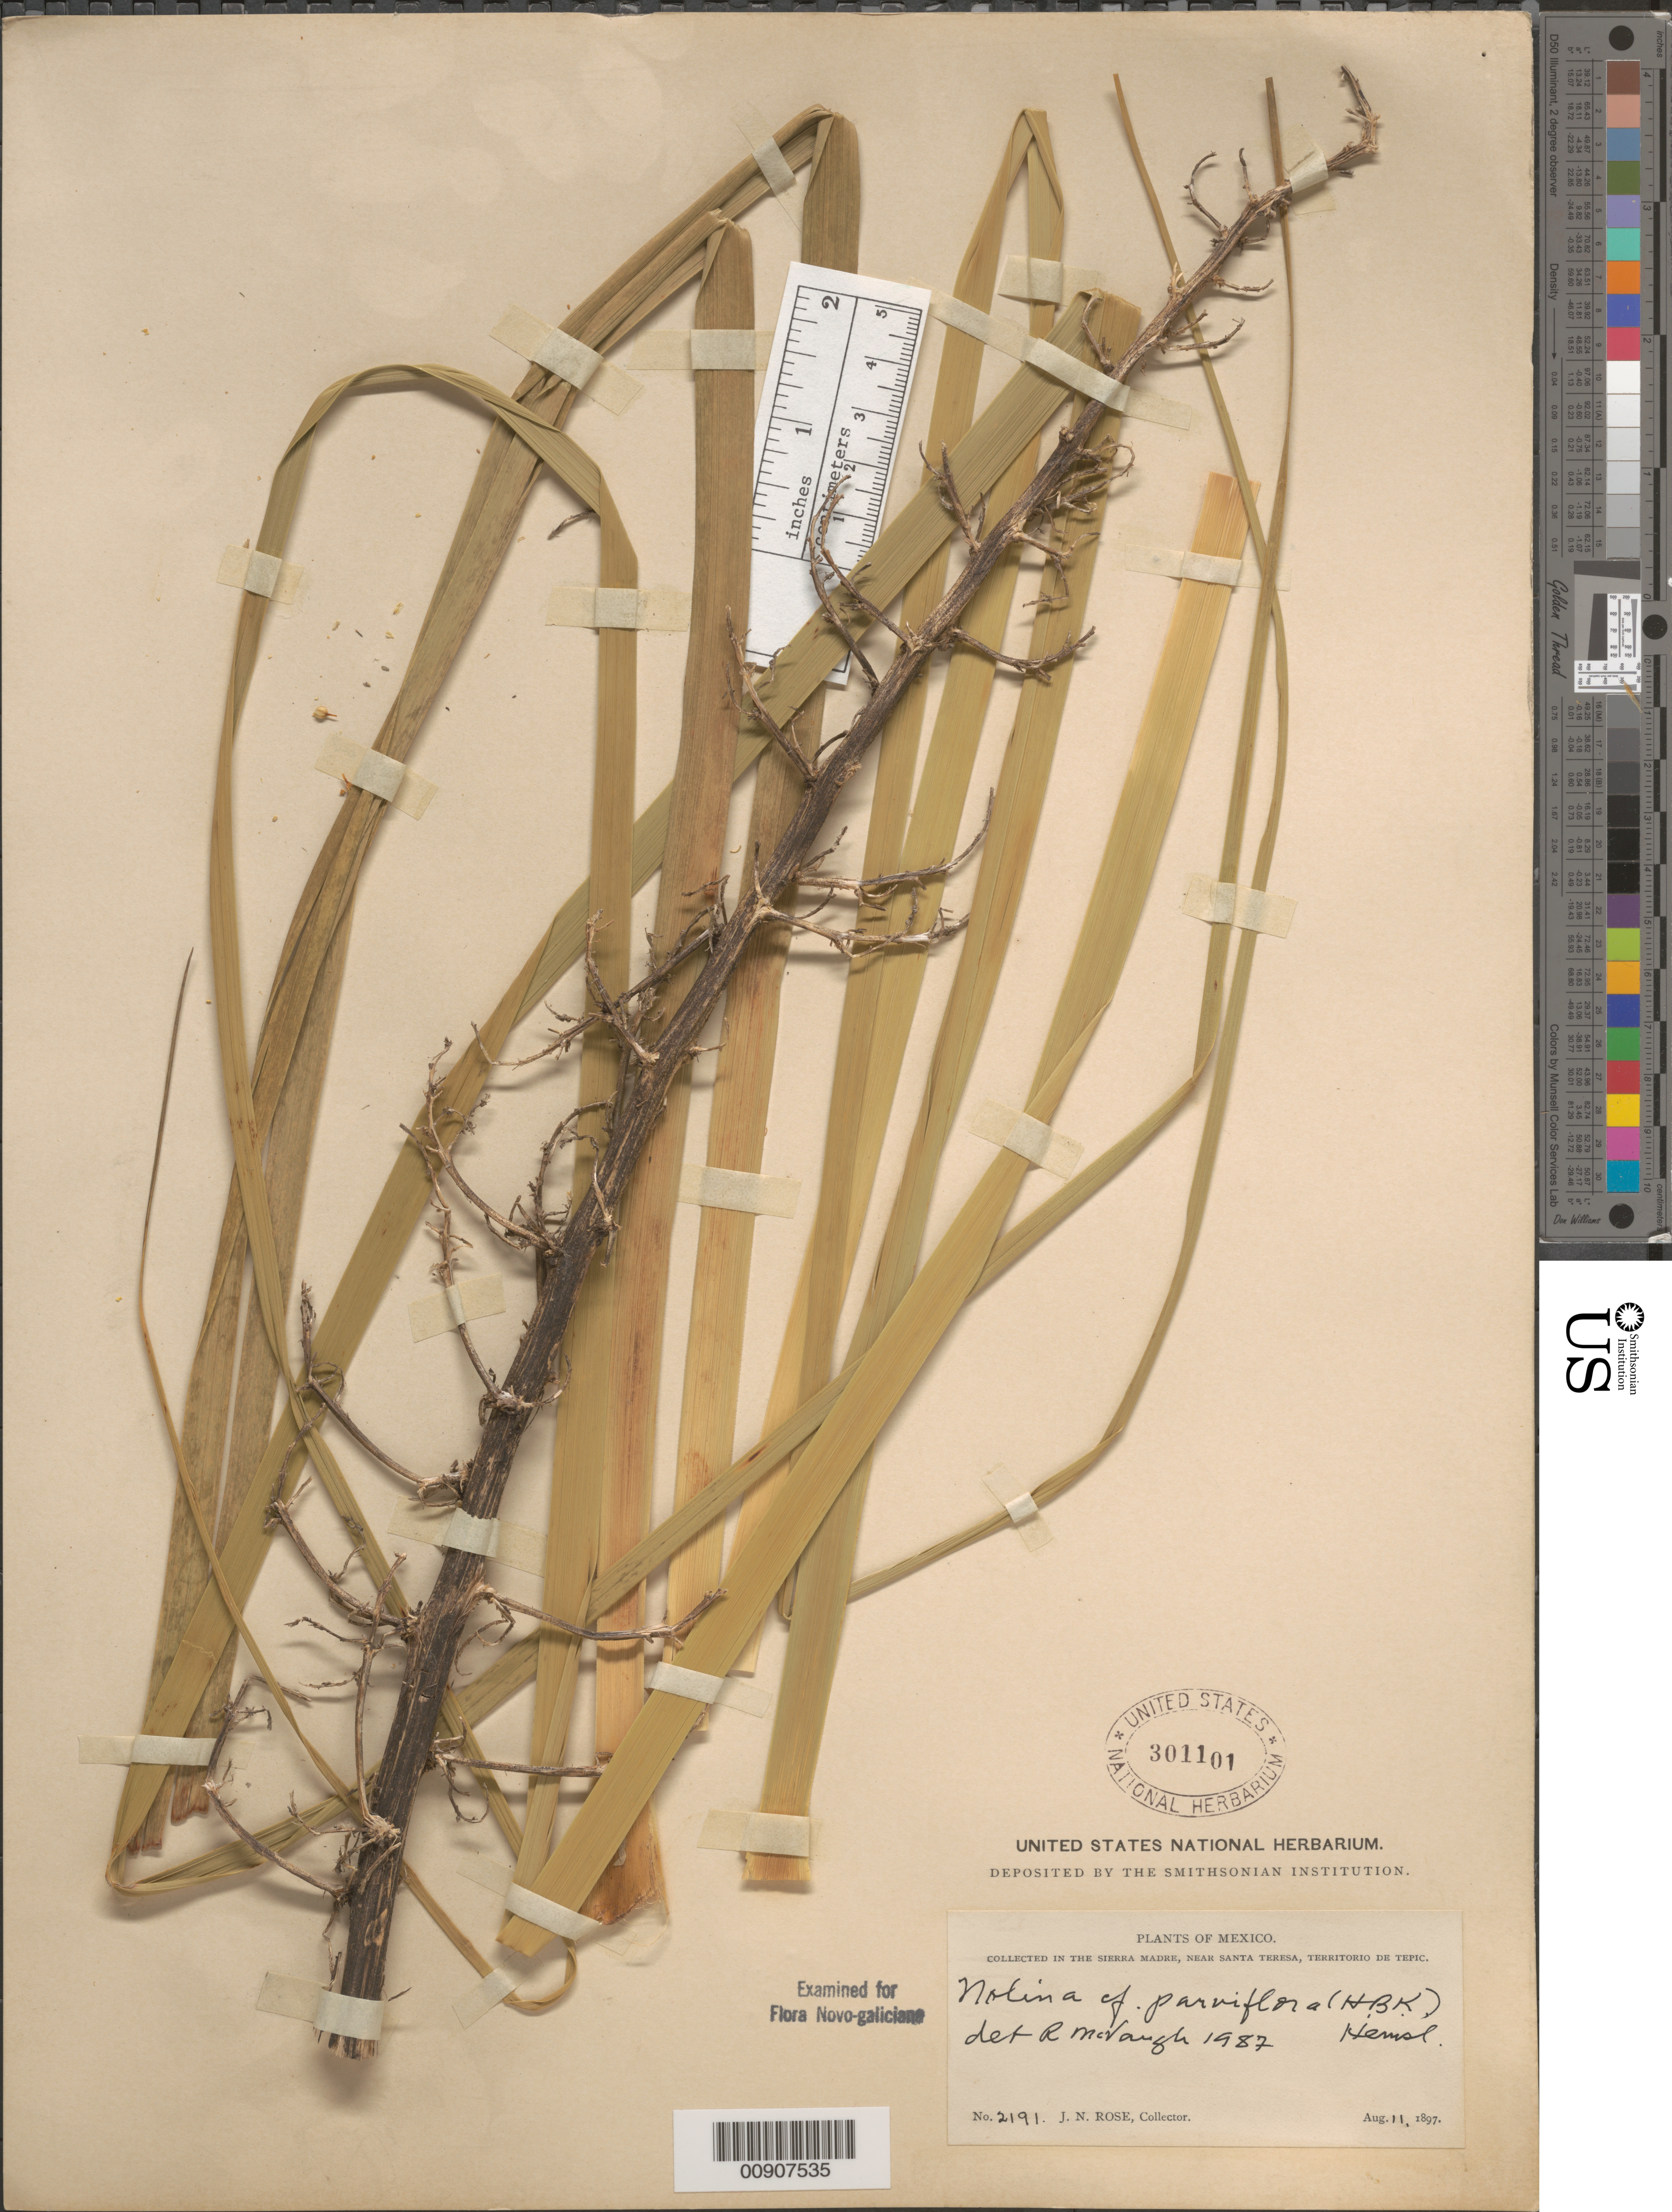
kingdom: Plantae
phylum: Tracheophyta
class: Liliopsida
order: Asparagales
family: Asparagaceae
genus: Nolina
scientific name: Nolina parviflora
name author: (Kunth) Hemsl.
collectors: J. N. Rose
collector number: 2191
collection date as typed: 11 Aug 1897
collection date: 1897-08-11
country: Mexico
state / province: Nayarit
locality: Sierra Madre, near Santa teresa, Territorio de Tepic.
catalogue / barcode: US 301101